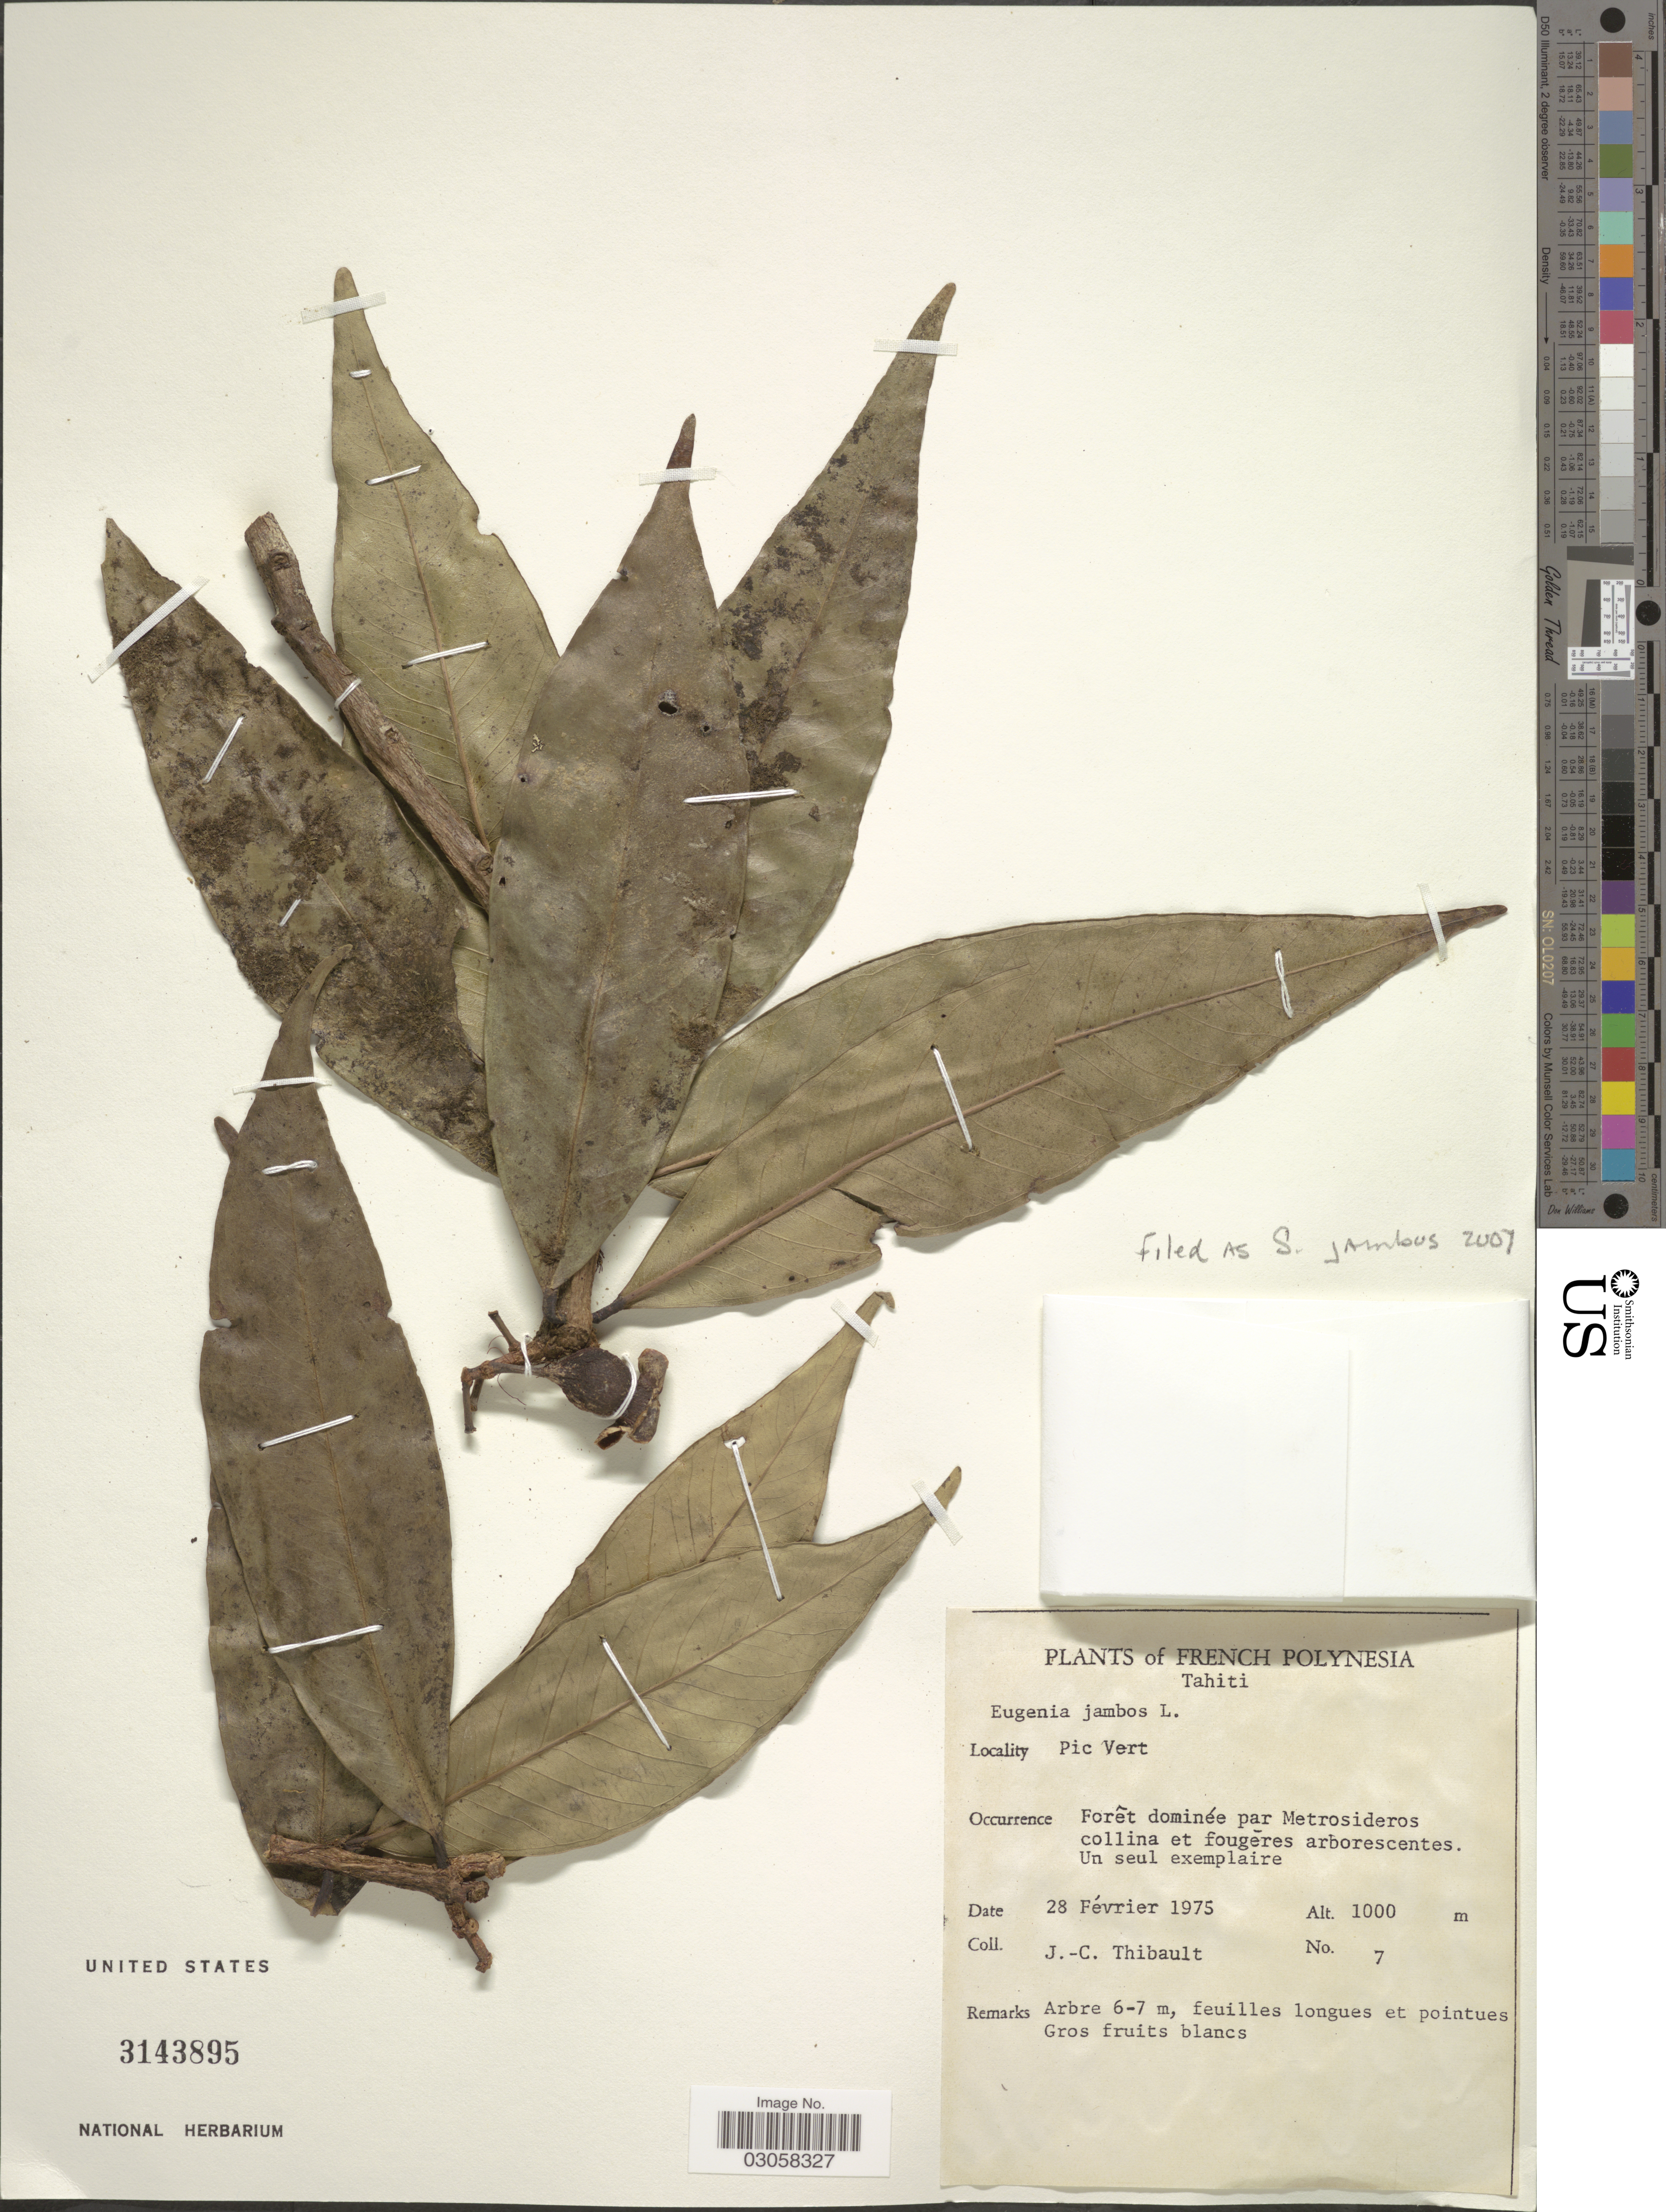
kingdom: Plantae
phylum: Tracheophyta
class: Magnoliopsida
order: Myrtales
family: Myrtaceae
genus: Syzygium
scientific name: Syzygium jambos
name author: (L.) Alston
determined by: Strong, Mark T., (BOT), Smithsonian Institution - National Museum of Natural History (UNITED STATES)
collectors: J. Thibault de Chanvalon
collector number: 7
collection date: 1975-02-28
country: French Polynesia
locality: French Polynesia. Tahiti. Pic Vert.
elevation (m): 1000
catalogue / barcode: US 3143895